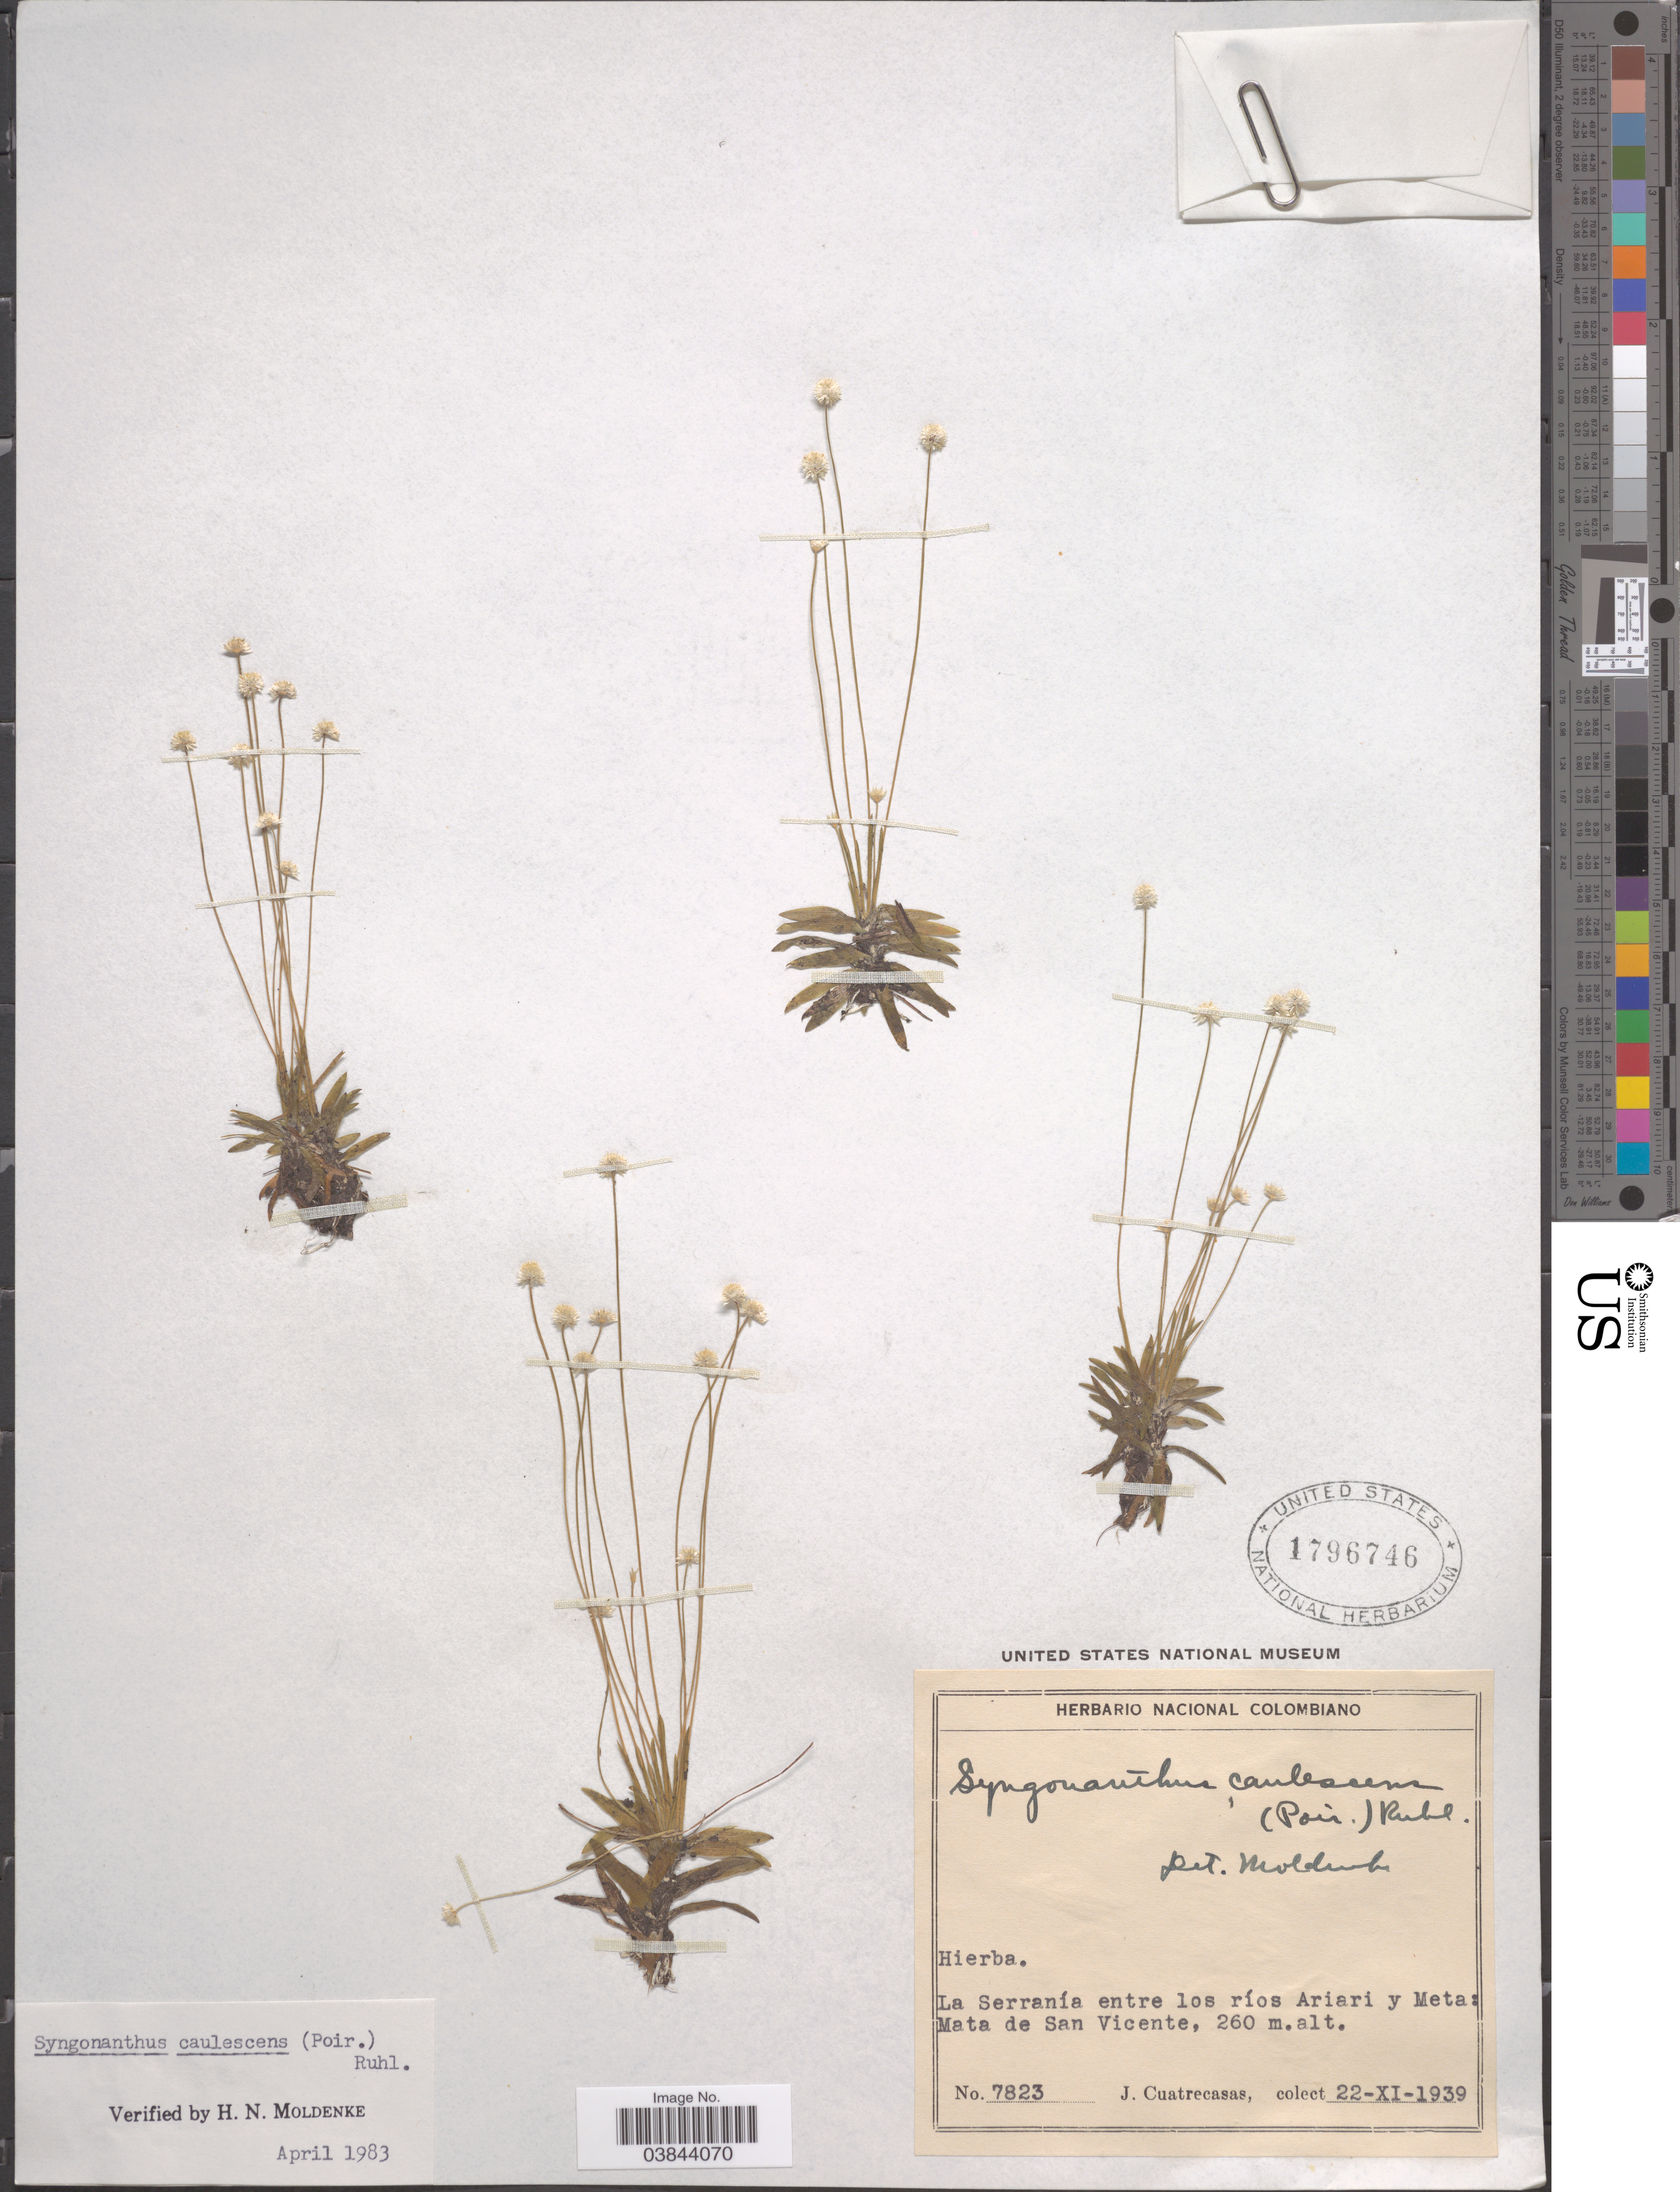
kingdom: Plantae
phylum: Tracheophyta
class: Liliopsida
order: Poales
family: Eriocaulaceae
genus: Syngonanthus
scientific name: Syngonanthus caulescens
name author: (Poir.) Ruhland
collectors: J. Cuatrecasas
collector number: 7823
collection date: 1939-09-22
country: Colombia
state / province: Meta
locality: La Serranía entre los ríos Ariari y Meta: Mata de San Vicente.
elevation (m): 260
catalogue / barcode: US 1796746